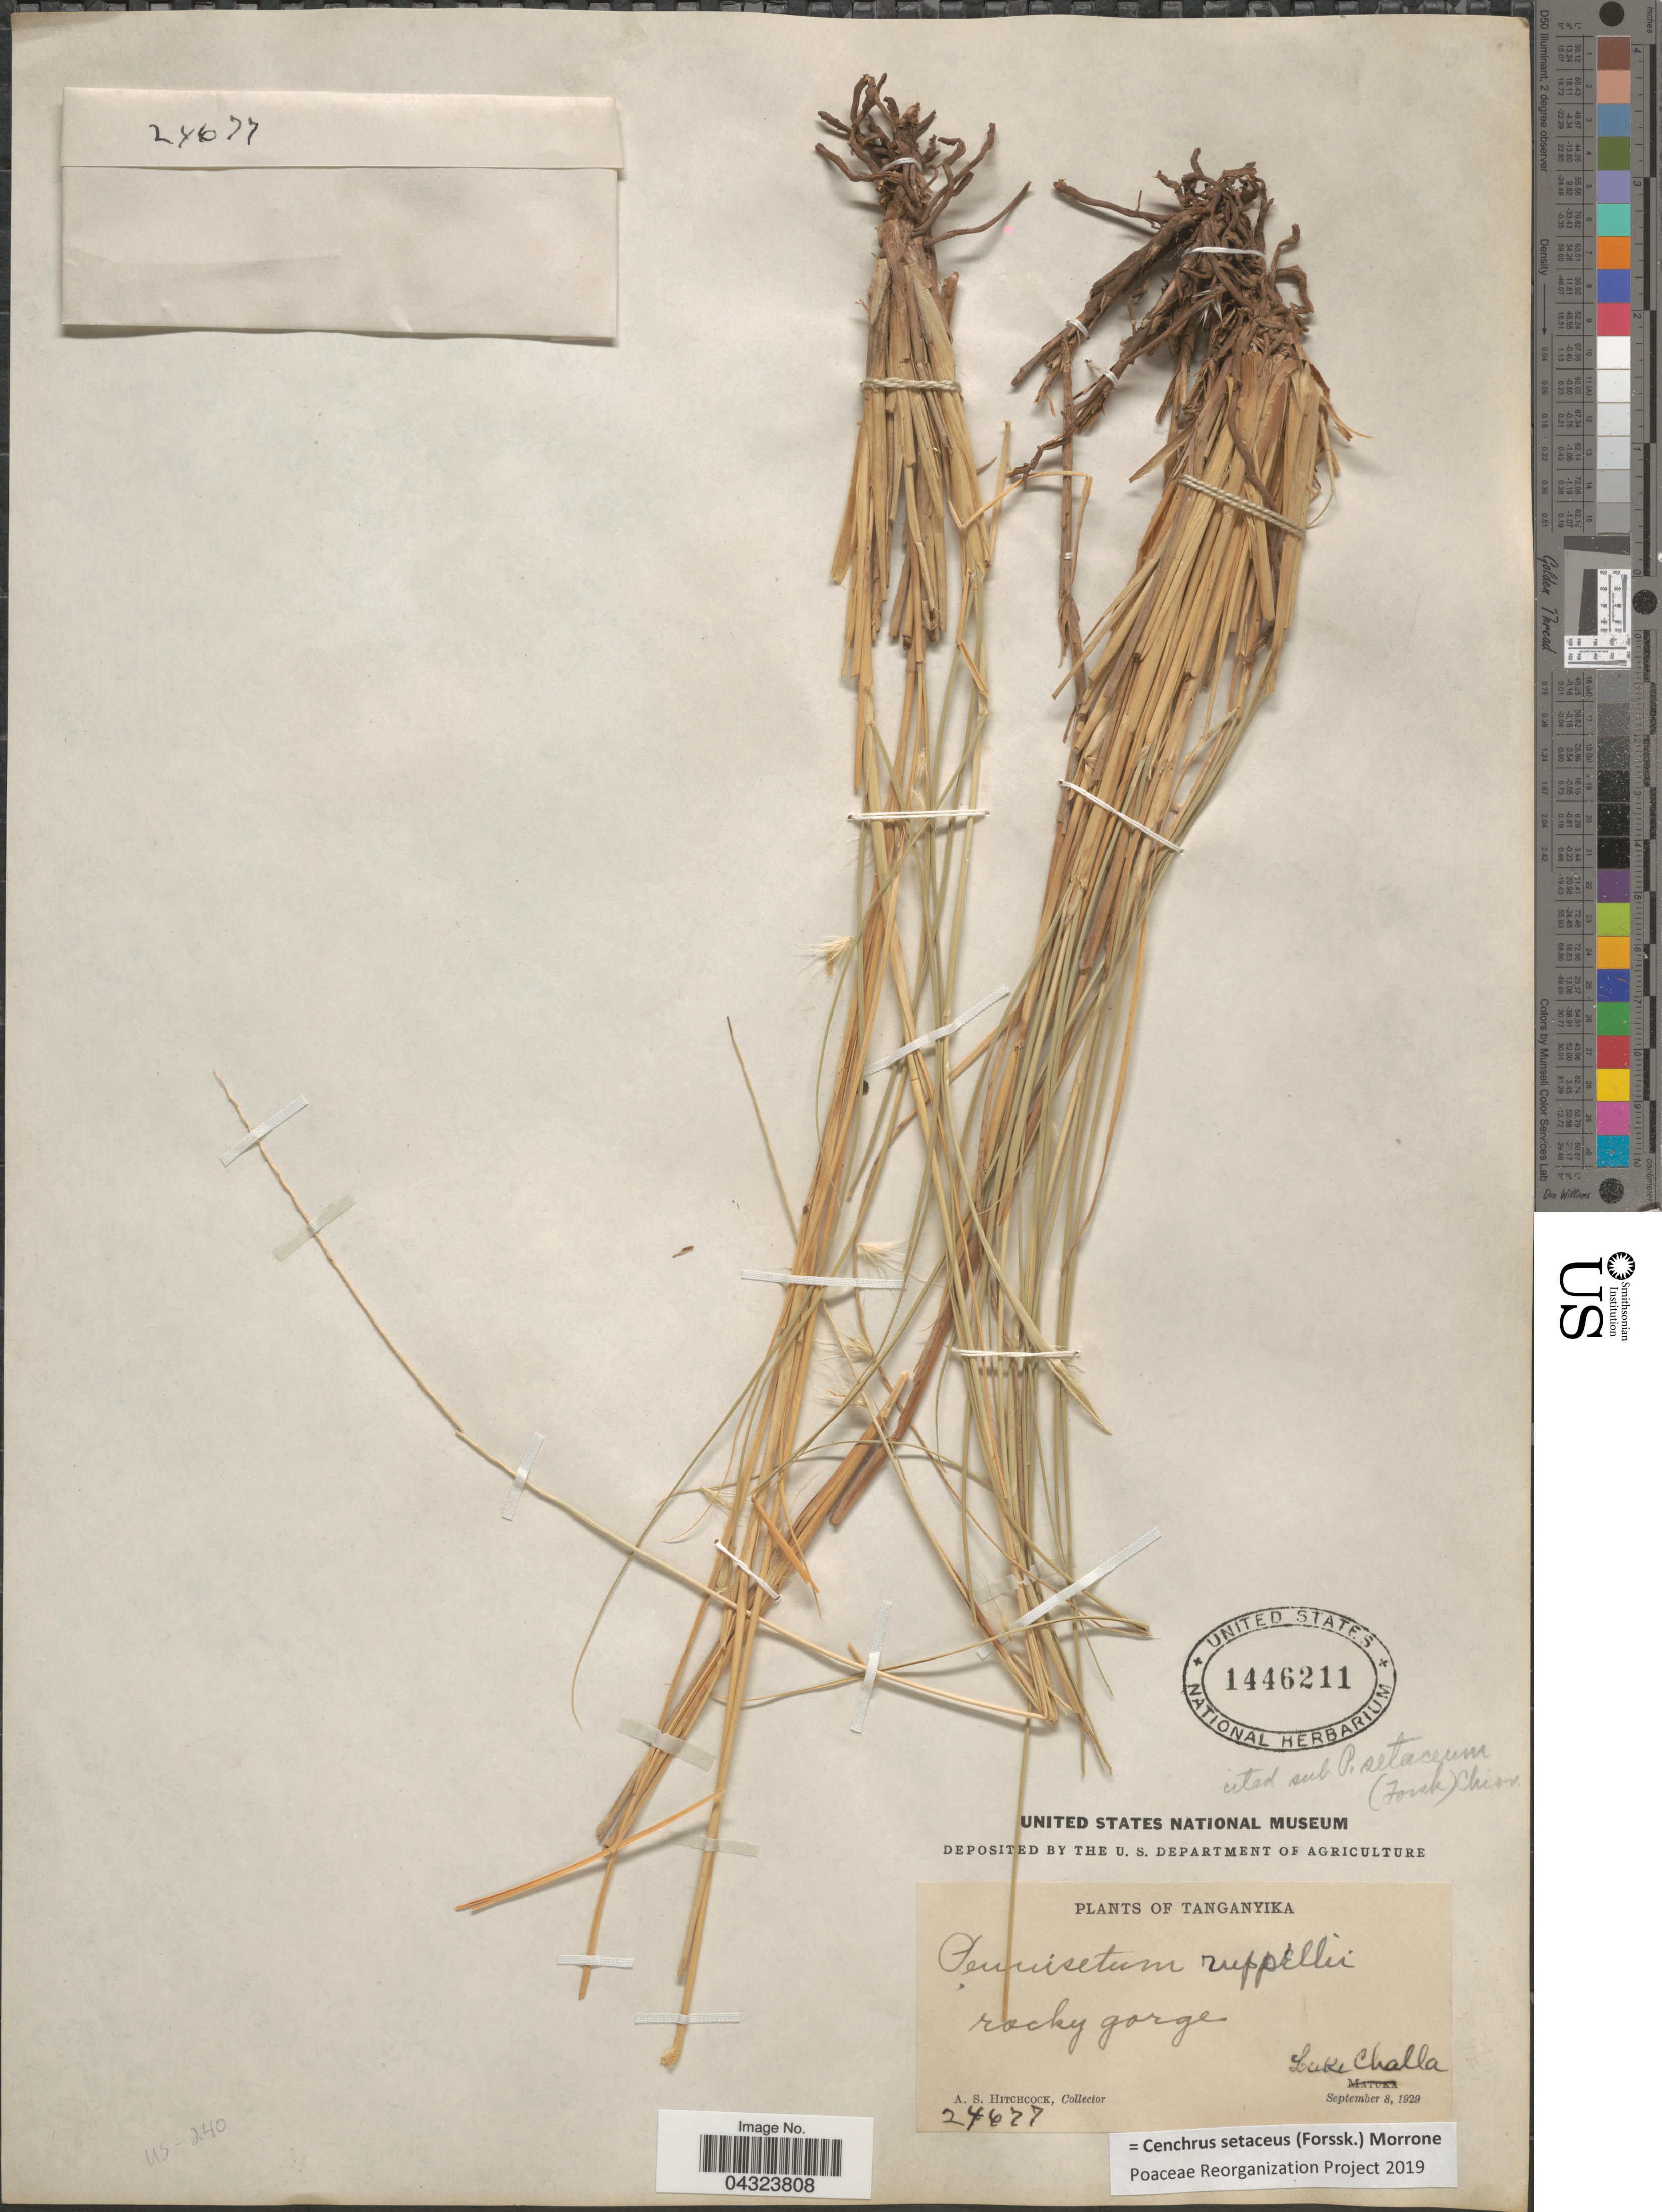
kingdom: Plantae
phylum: Tracheophyta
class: Liliopsida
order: Poales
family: Poaceae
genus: Cenchrus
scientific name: Cenchrus setaceus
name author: (Forssk.) Morrone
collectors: A. S. Hitchcock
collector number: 24677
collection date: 1929-09-08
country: Tanzania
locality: Tanganyika. Lake Challa.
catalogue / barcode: US 1446211